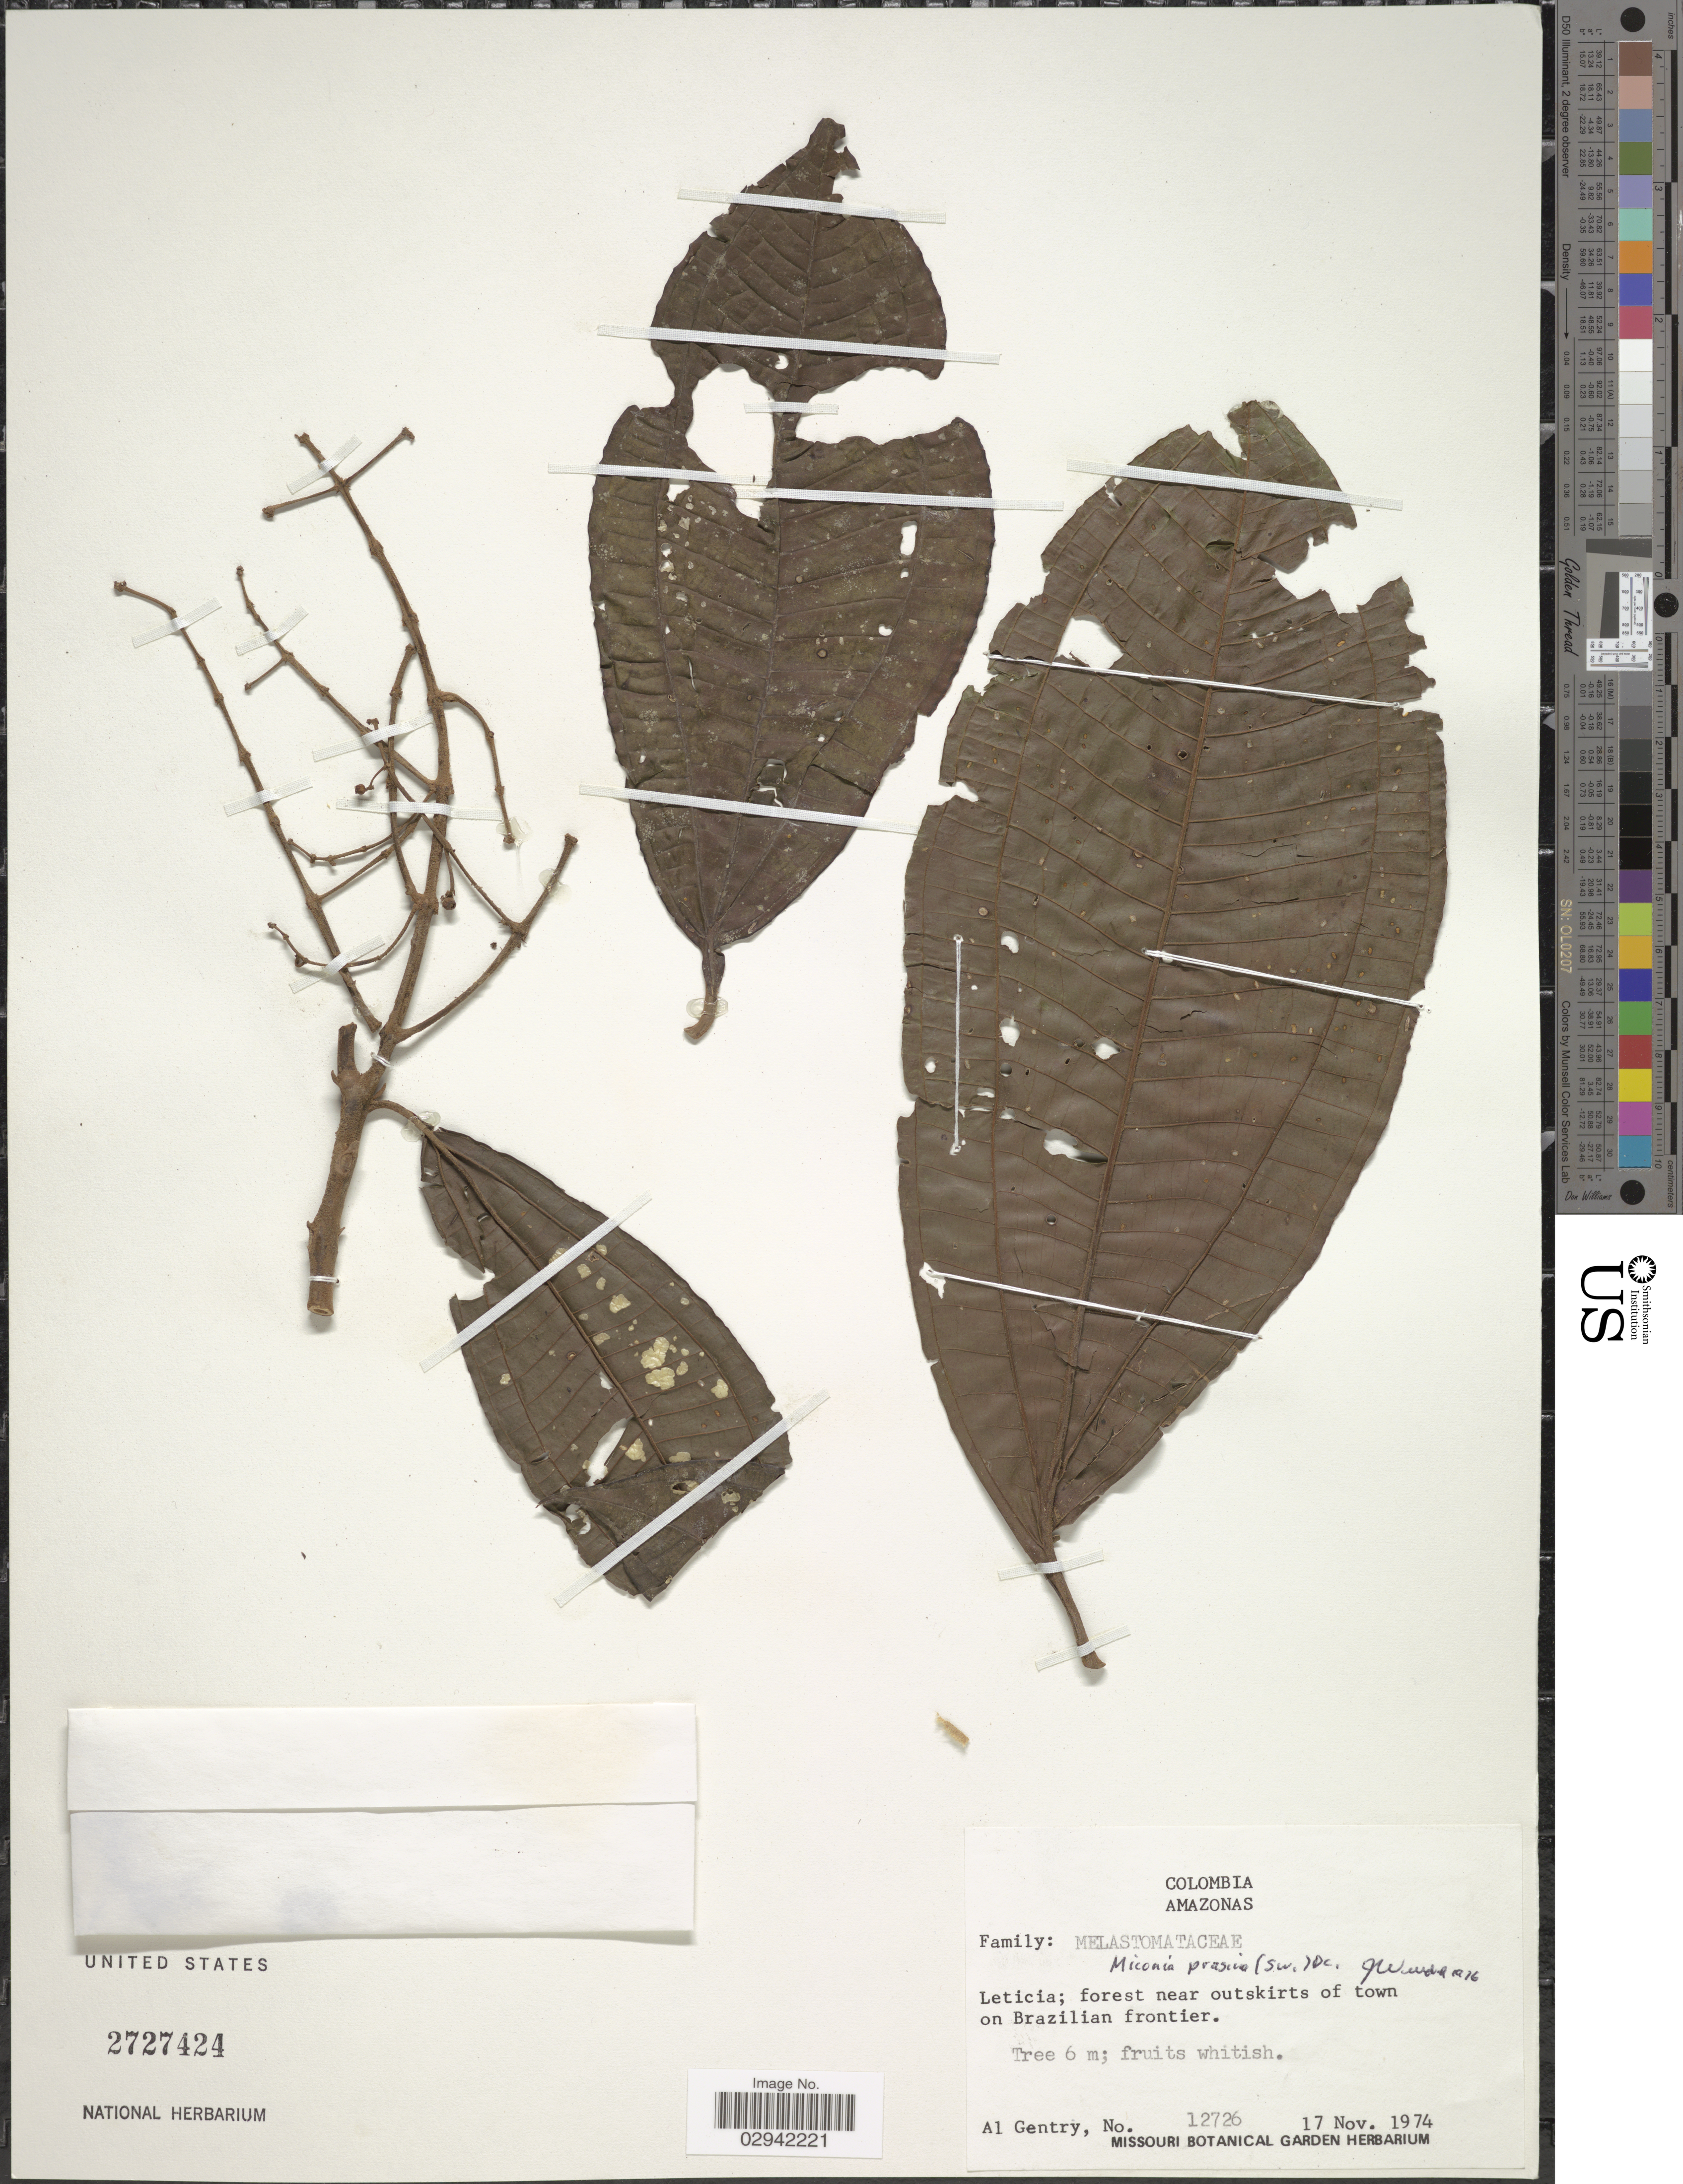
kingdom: Plantae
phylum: Tracheophyta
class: Magnoliopsida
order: Myrtales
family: Melastomataceae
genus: Miconia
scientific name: Miconia prasina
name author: (Sw.) DC.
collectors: A. H. Gentry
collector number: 12726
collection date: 1974-11-17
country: Colombia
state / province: Amazônas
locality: Leticia; forest near outskirts of town of Brazilian frontier.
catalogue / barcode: US 2727424